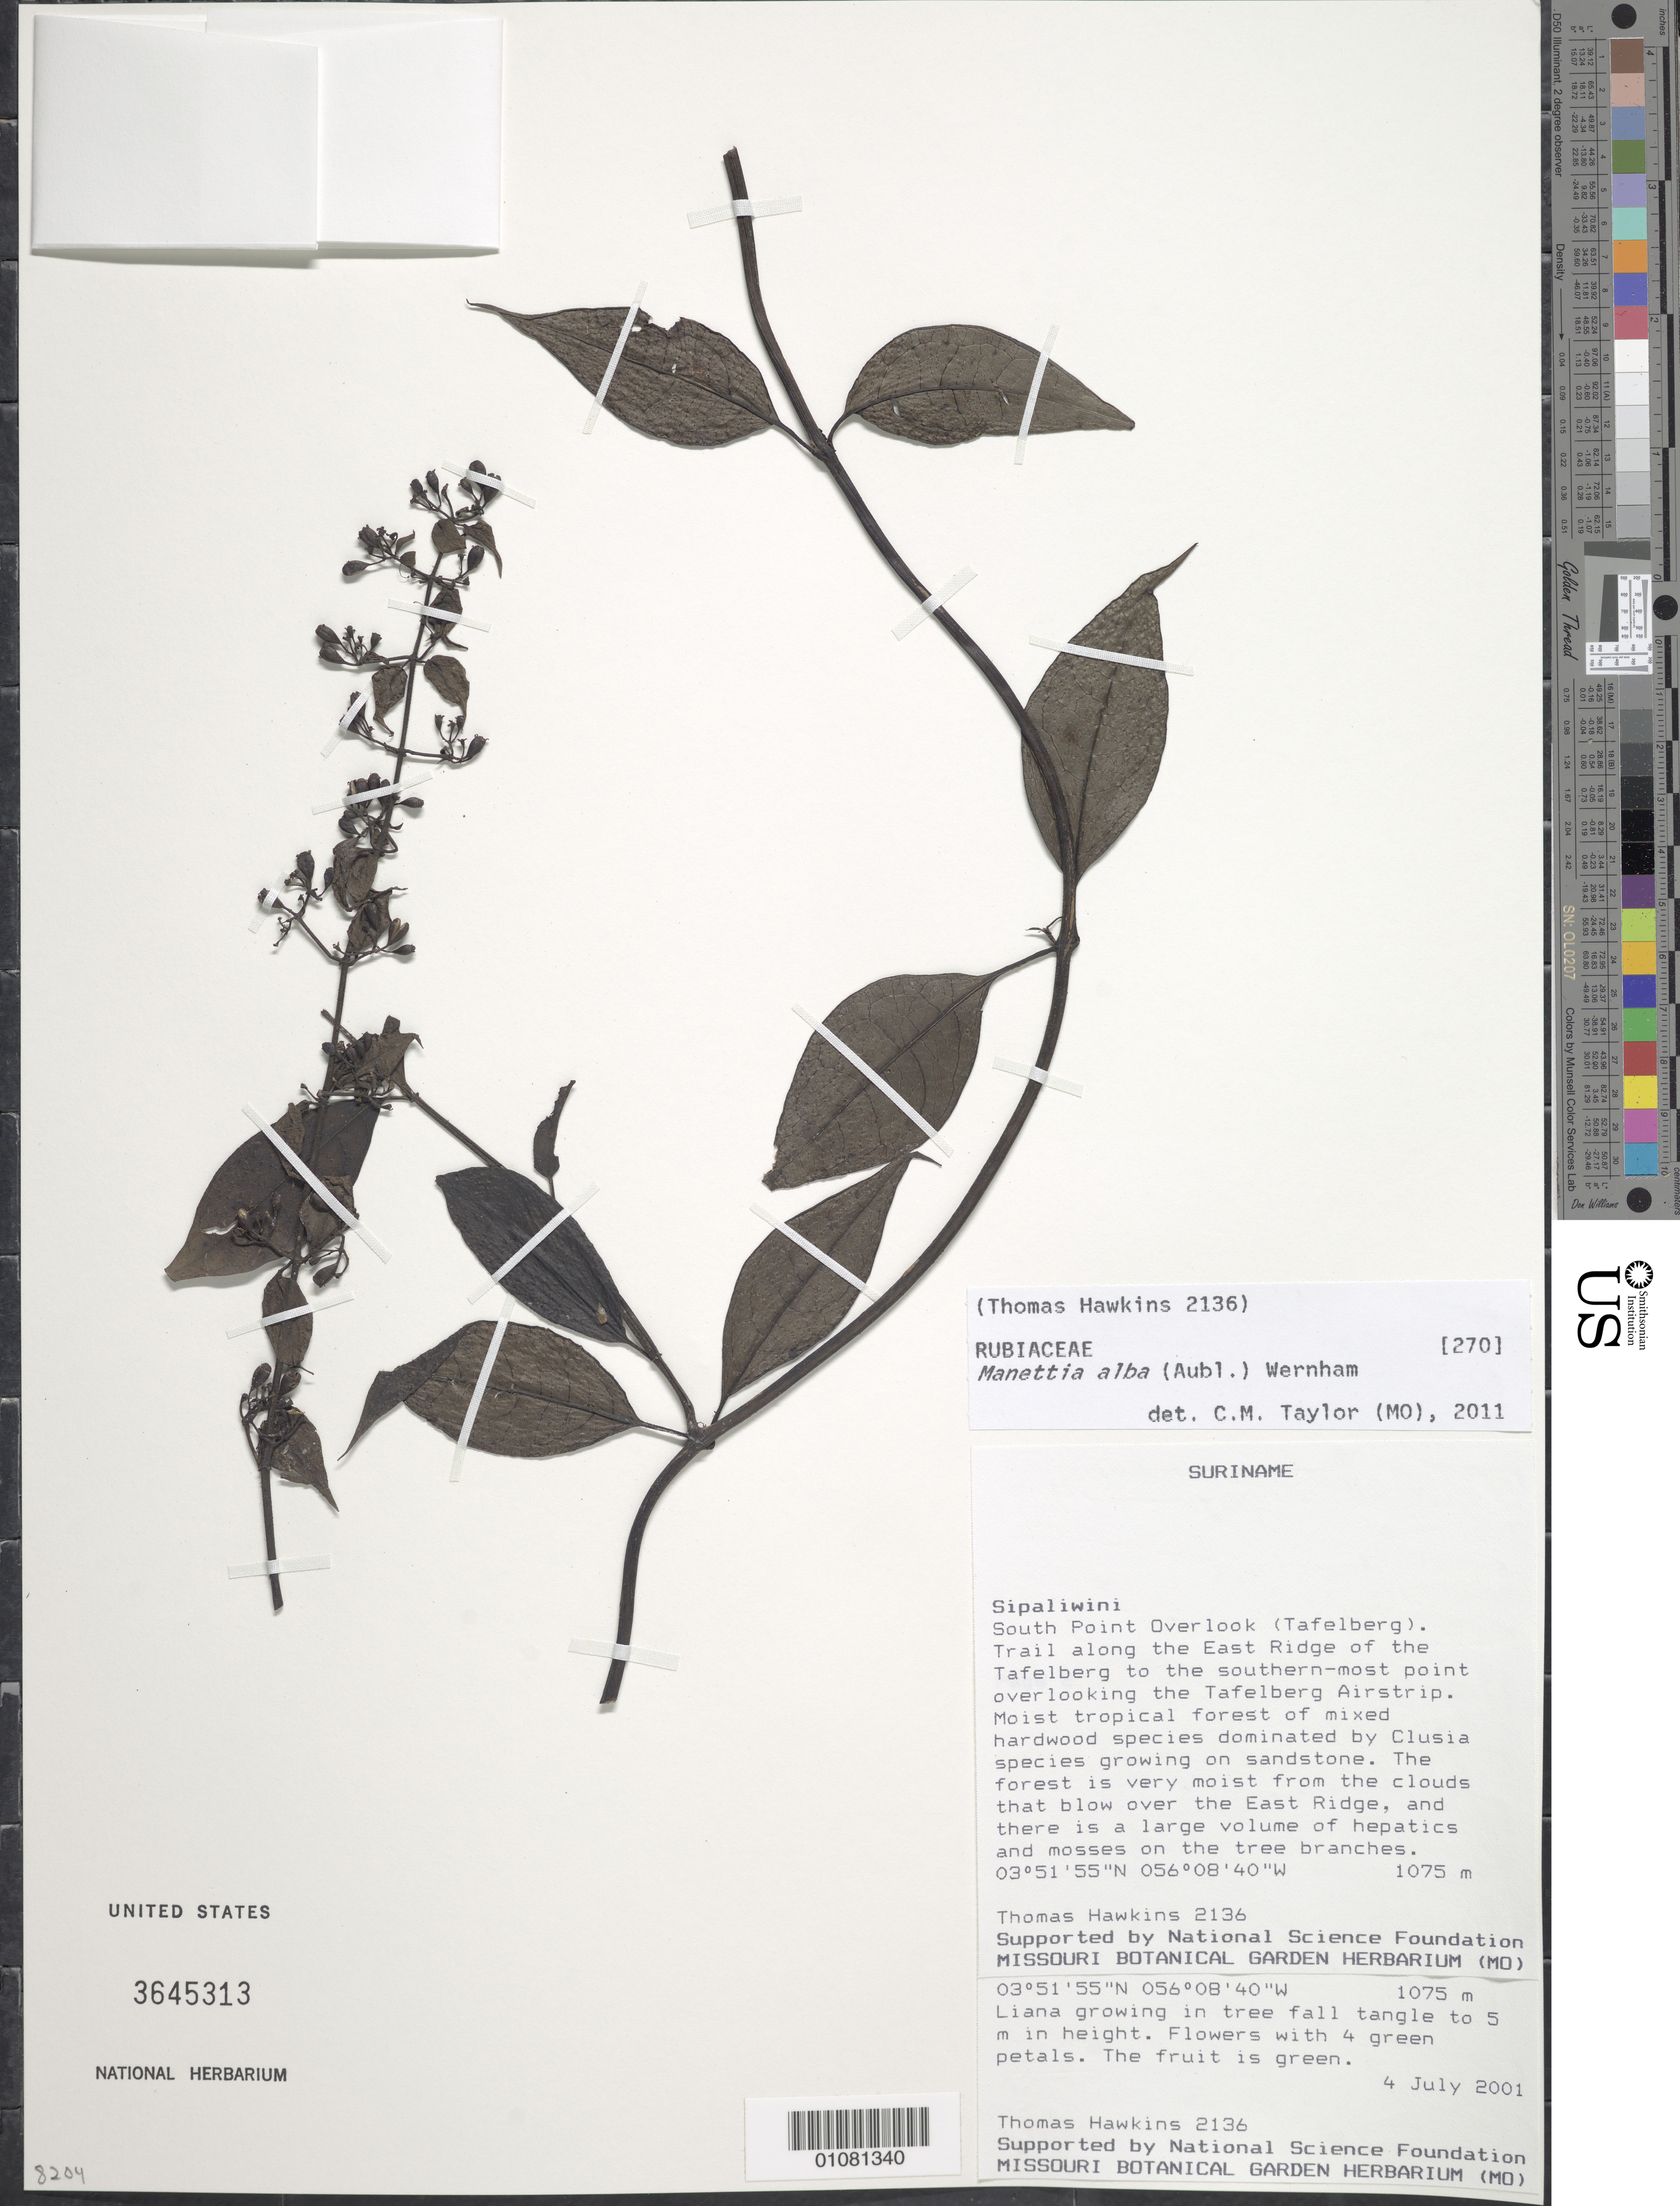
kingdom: Plantae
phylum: Tracheophyta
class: Magnoliopsida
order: Gentianales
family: Rubiaceae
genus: Manettia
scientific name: Manettia alba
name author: (Aubl.) Wernham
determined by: Taylor, Charlotte M.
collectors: T. Hawkins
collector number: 2136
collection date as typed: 4-Jul-01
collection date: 2001-07-04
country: Suriname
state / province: Sipaliwini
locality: Tafelberg (Table Mountain), South Point Overlook, trail along the East Ridge of the Tafelberg to the southern-most point overlooking the Tafelberg Airstrip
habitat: Moist tropical forest of mixed hardwood species dominated by Clusia species growing over sandstone. The forest is very moist from the clouds that blow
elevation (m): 1075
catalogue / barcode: US 3645313